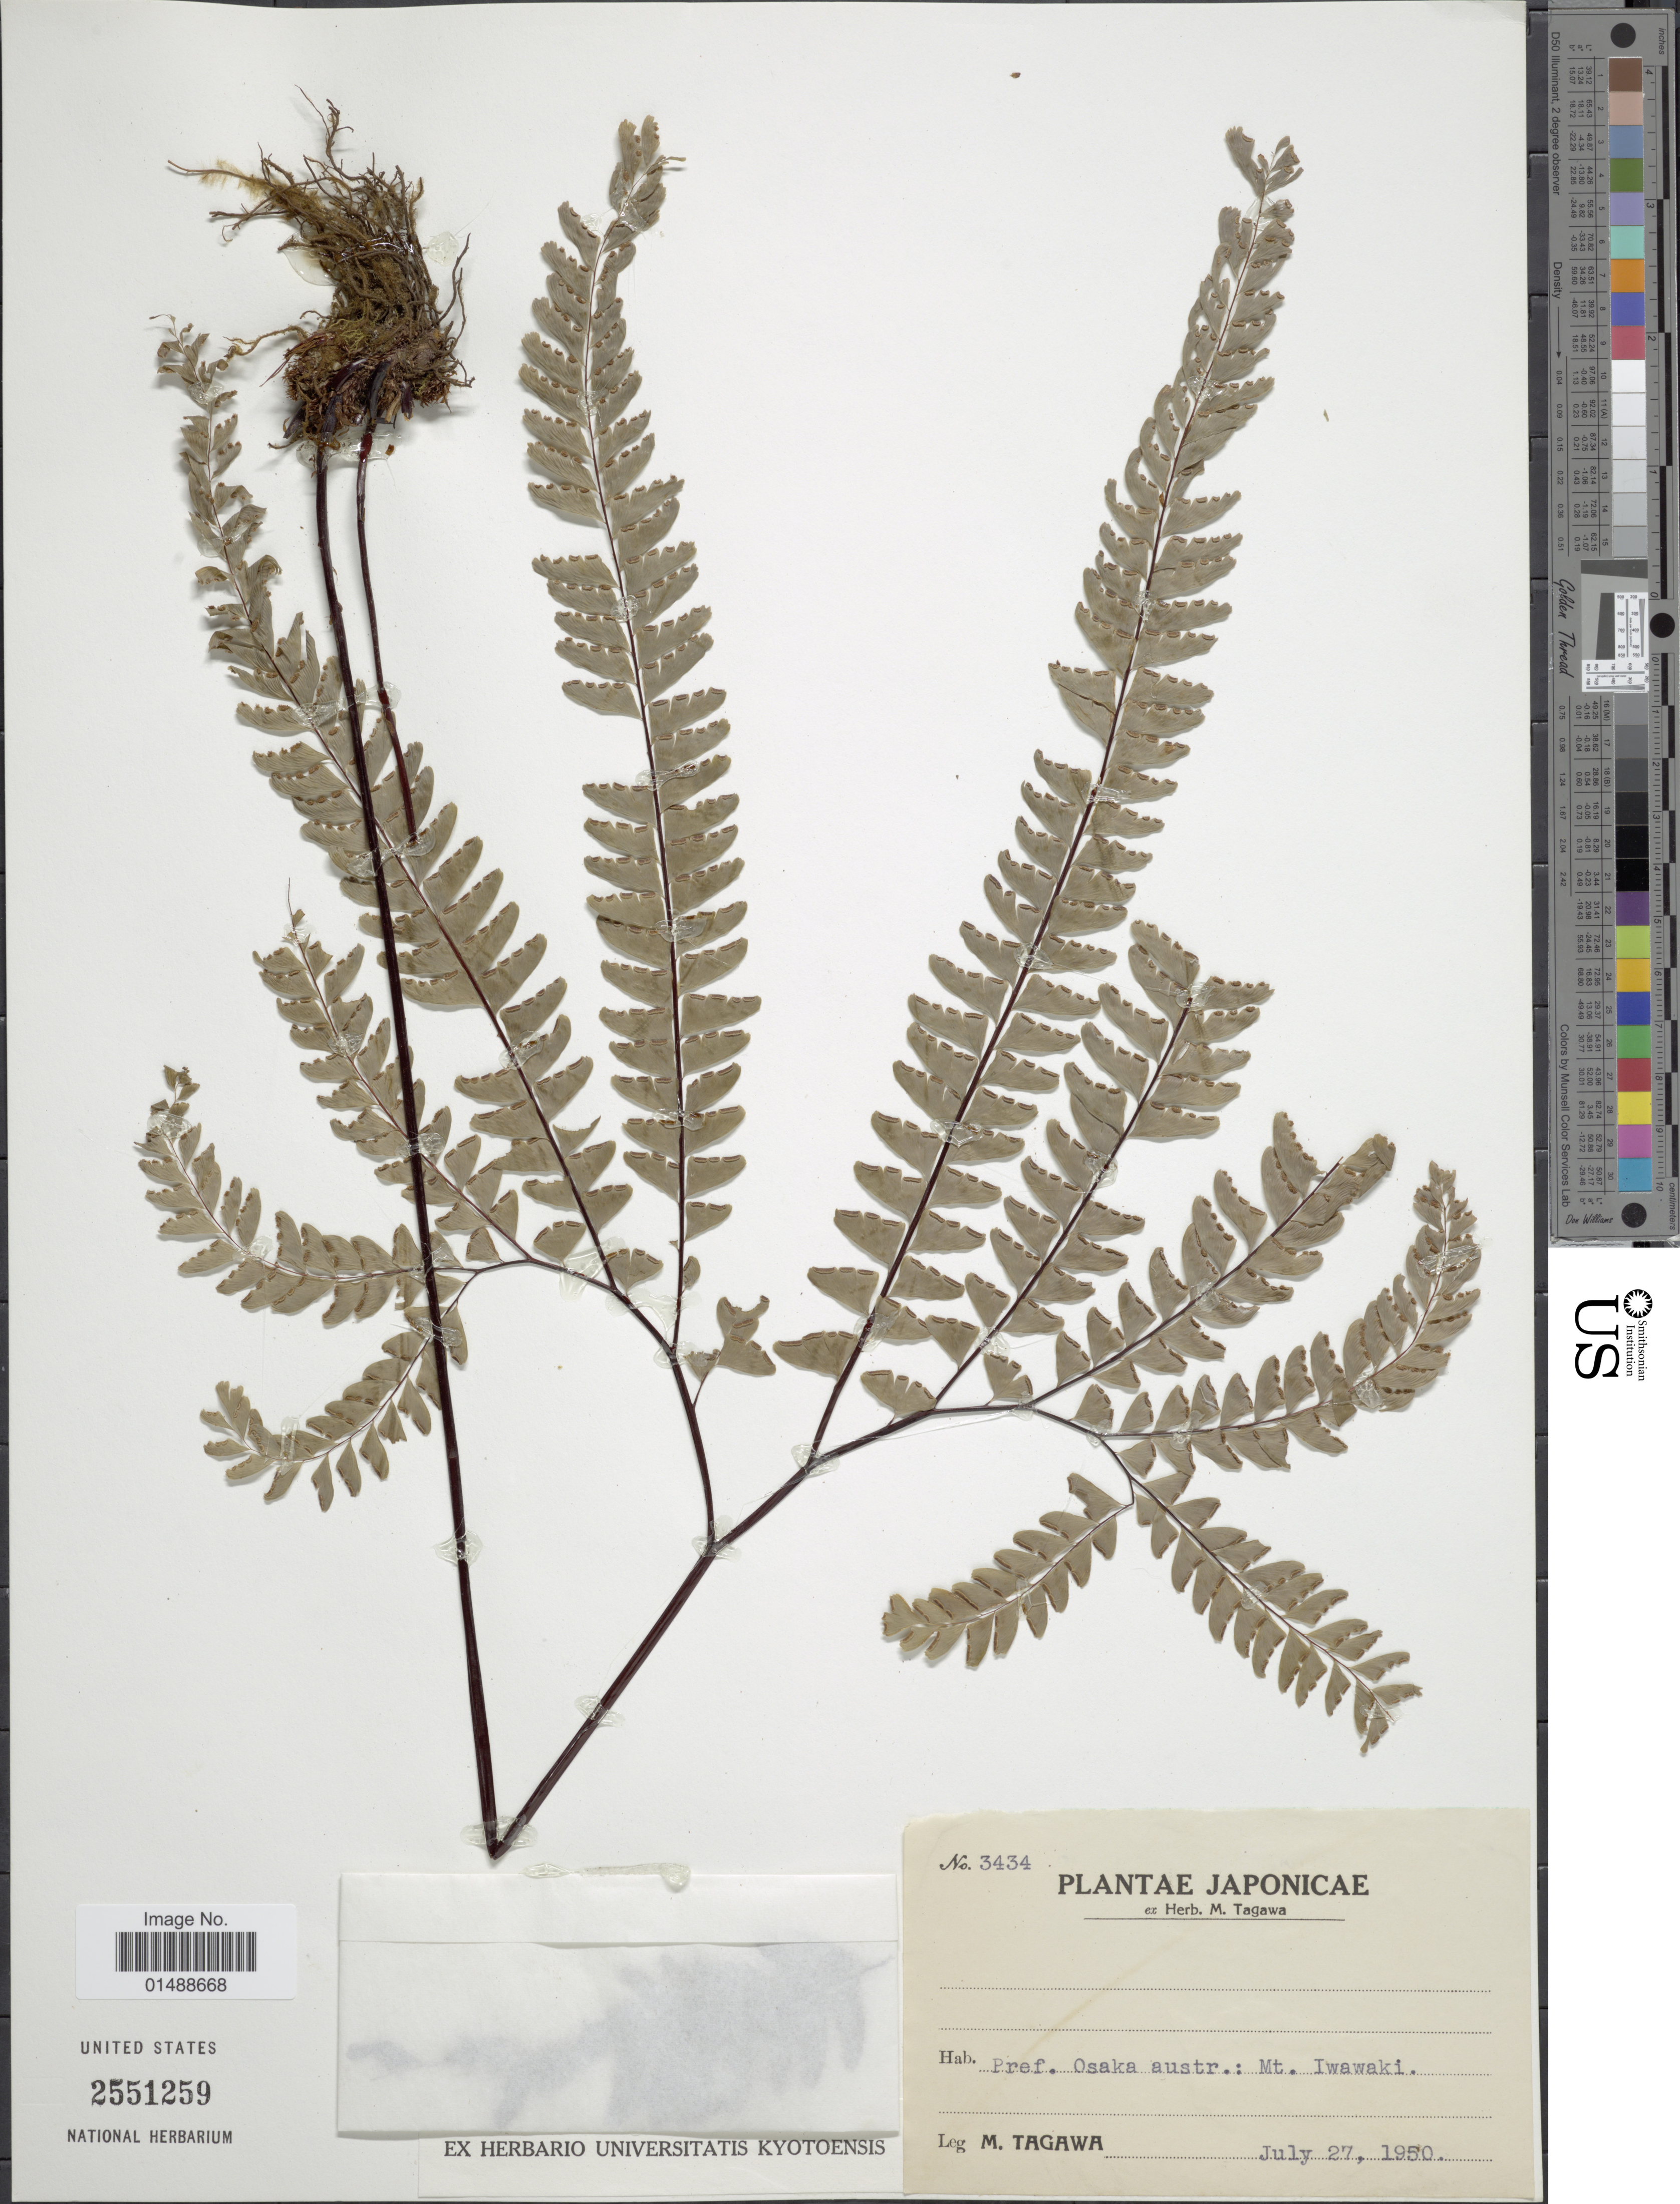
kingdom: Plantae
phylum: Tracheophyta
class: Polypodiopsida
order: Polypodiales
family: Pteridaceae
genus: Adiantum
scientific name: Adiantum pedatum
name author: L.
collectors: M. Tagawa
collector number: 3434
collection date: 1950-07-27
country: Japan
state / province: Osaka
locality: Japonicae, Pref. Osaka austr.: Mt. Iwawaki.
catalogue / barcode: US 2551259